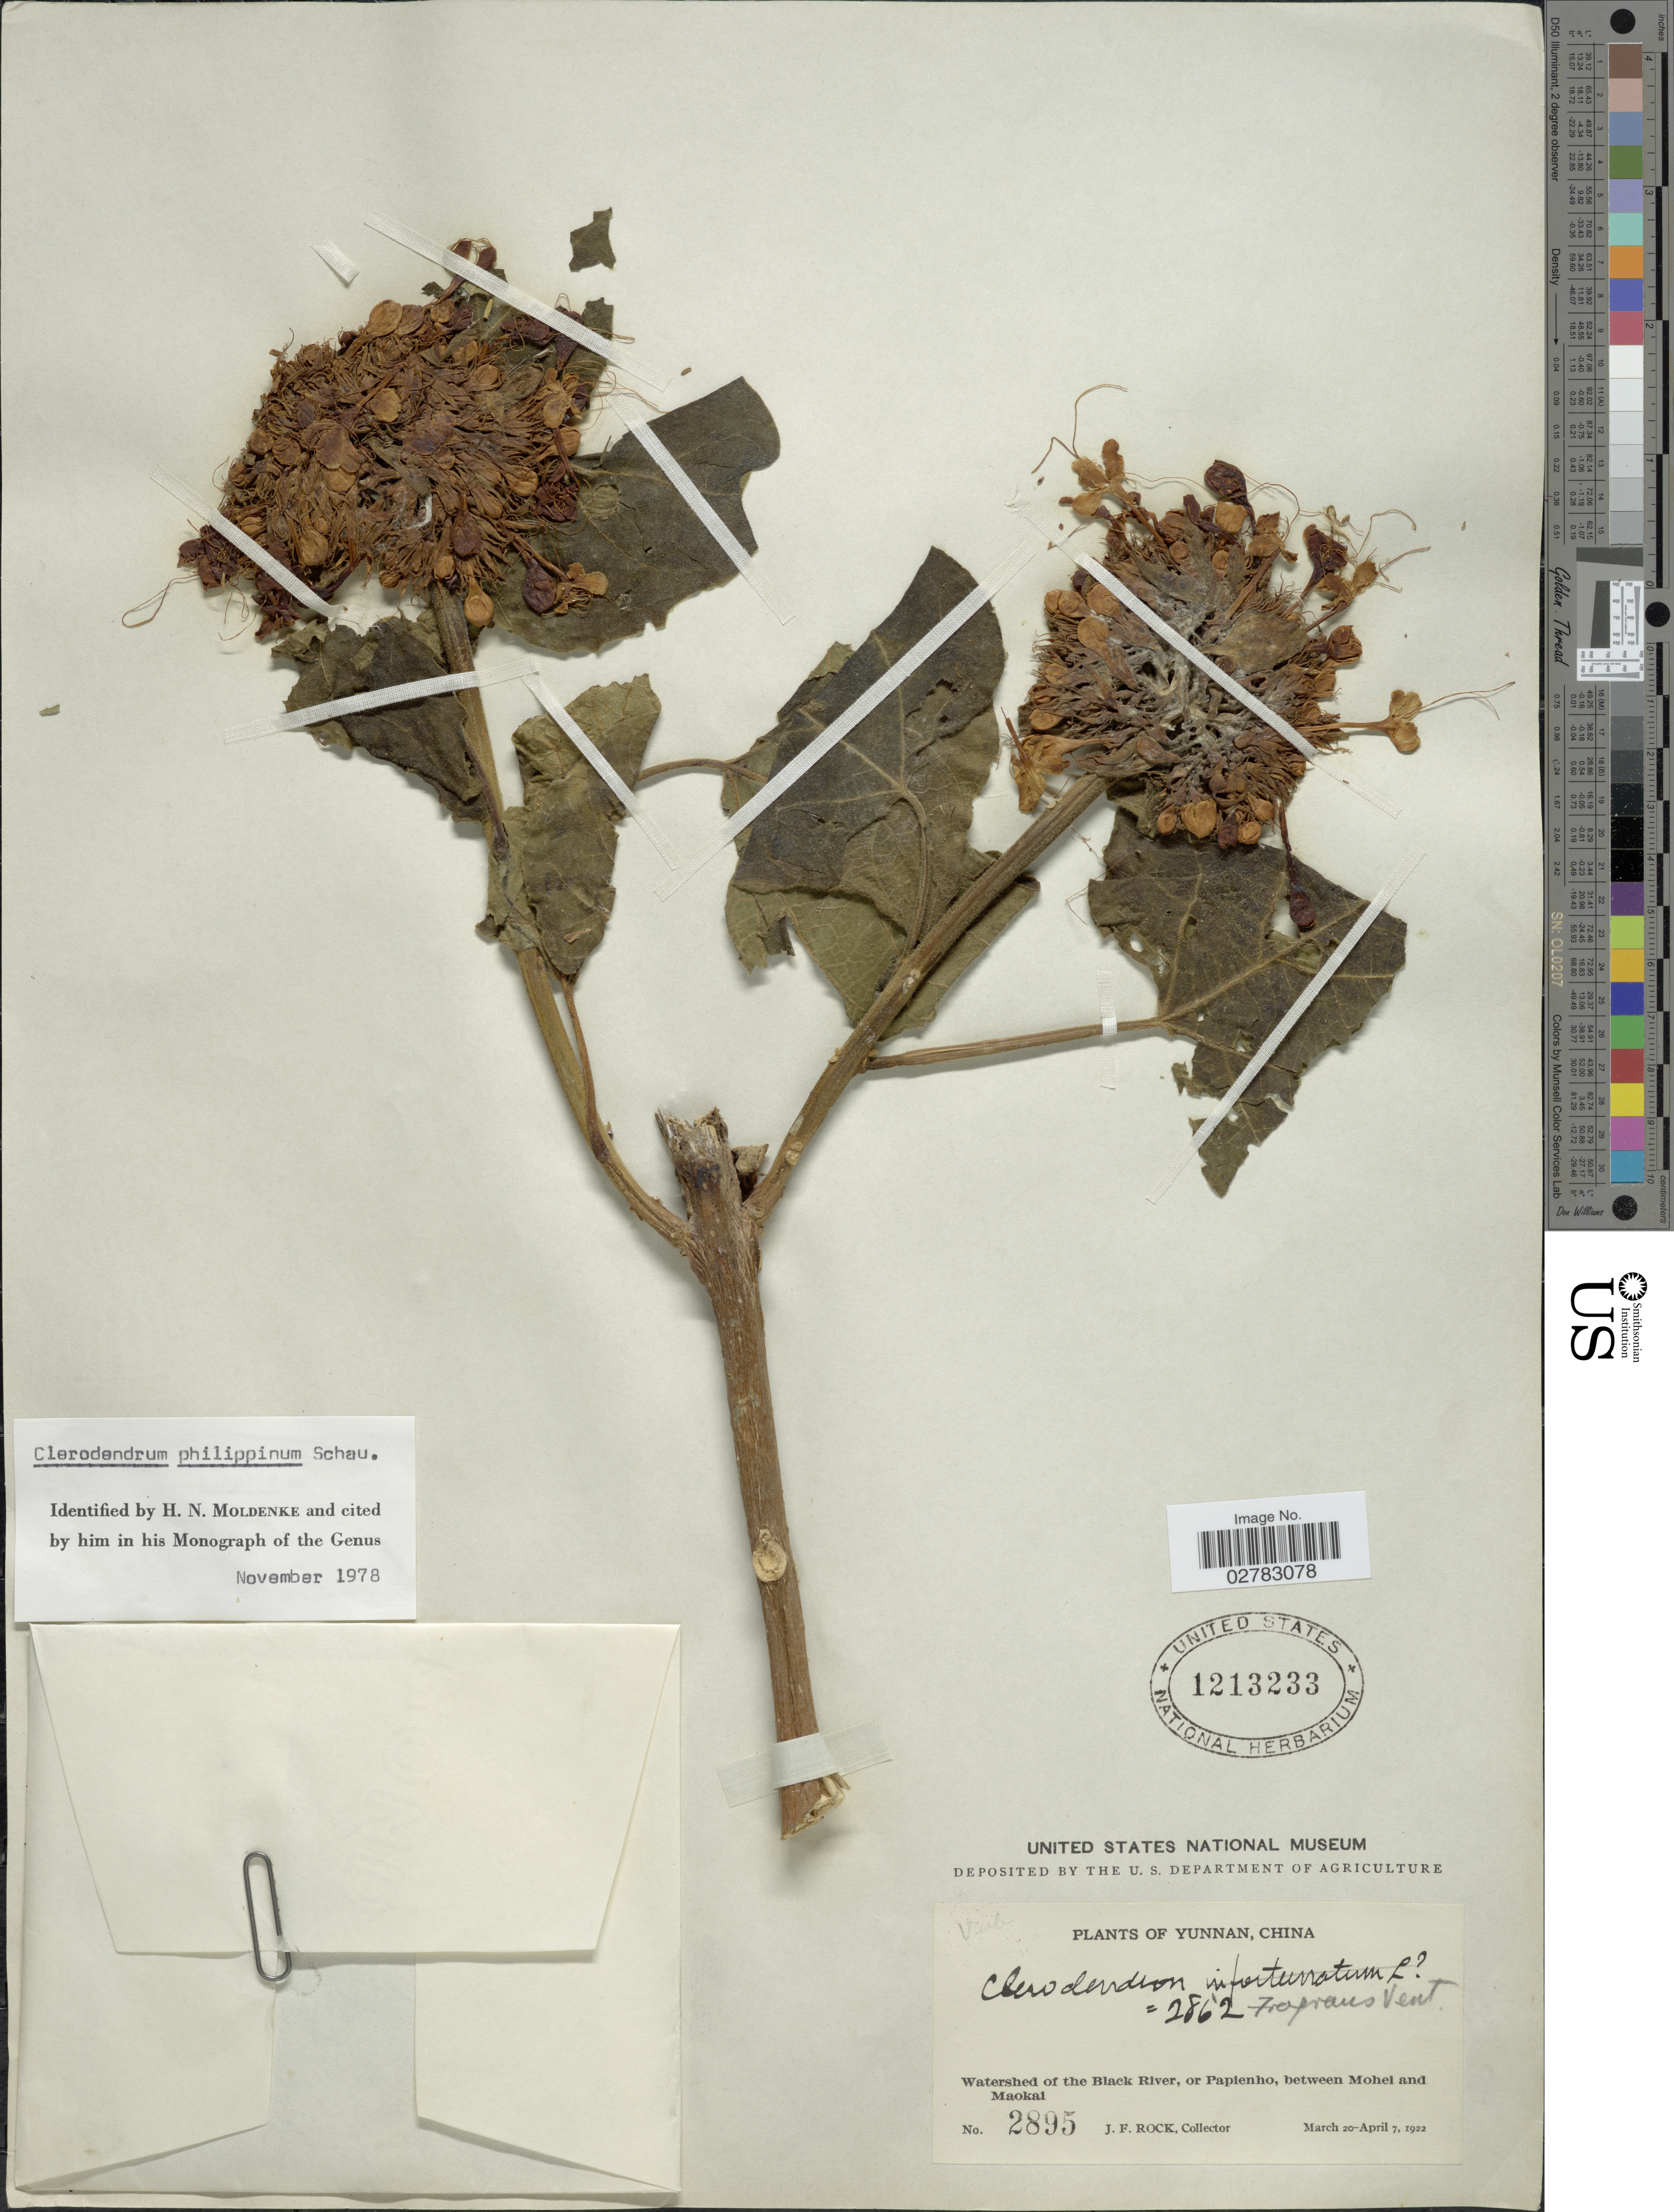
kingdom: Plantae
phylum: Tracheophyta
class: Magnoliopsida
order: Lamiales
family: Lamiaceae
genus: Clerodendrum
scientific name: Clerodendrum philippinum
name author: Schauer in DC.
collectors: J. Rock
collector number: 2895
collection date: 1922-03-20/1922-04-07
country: China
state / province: Yunnan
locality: Watershed of the Black River, or Papienho, between Mohei and Maokai.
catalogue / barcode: US 1213233